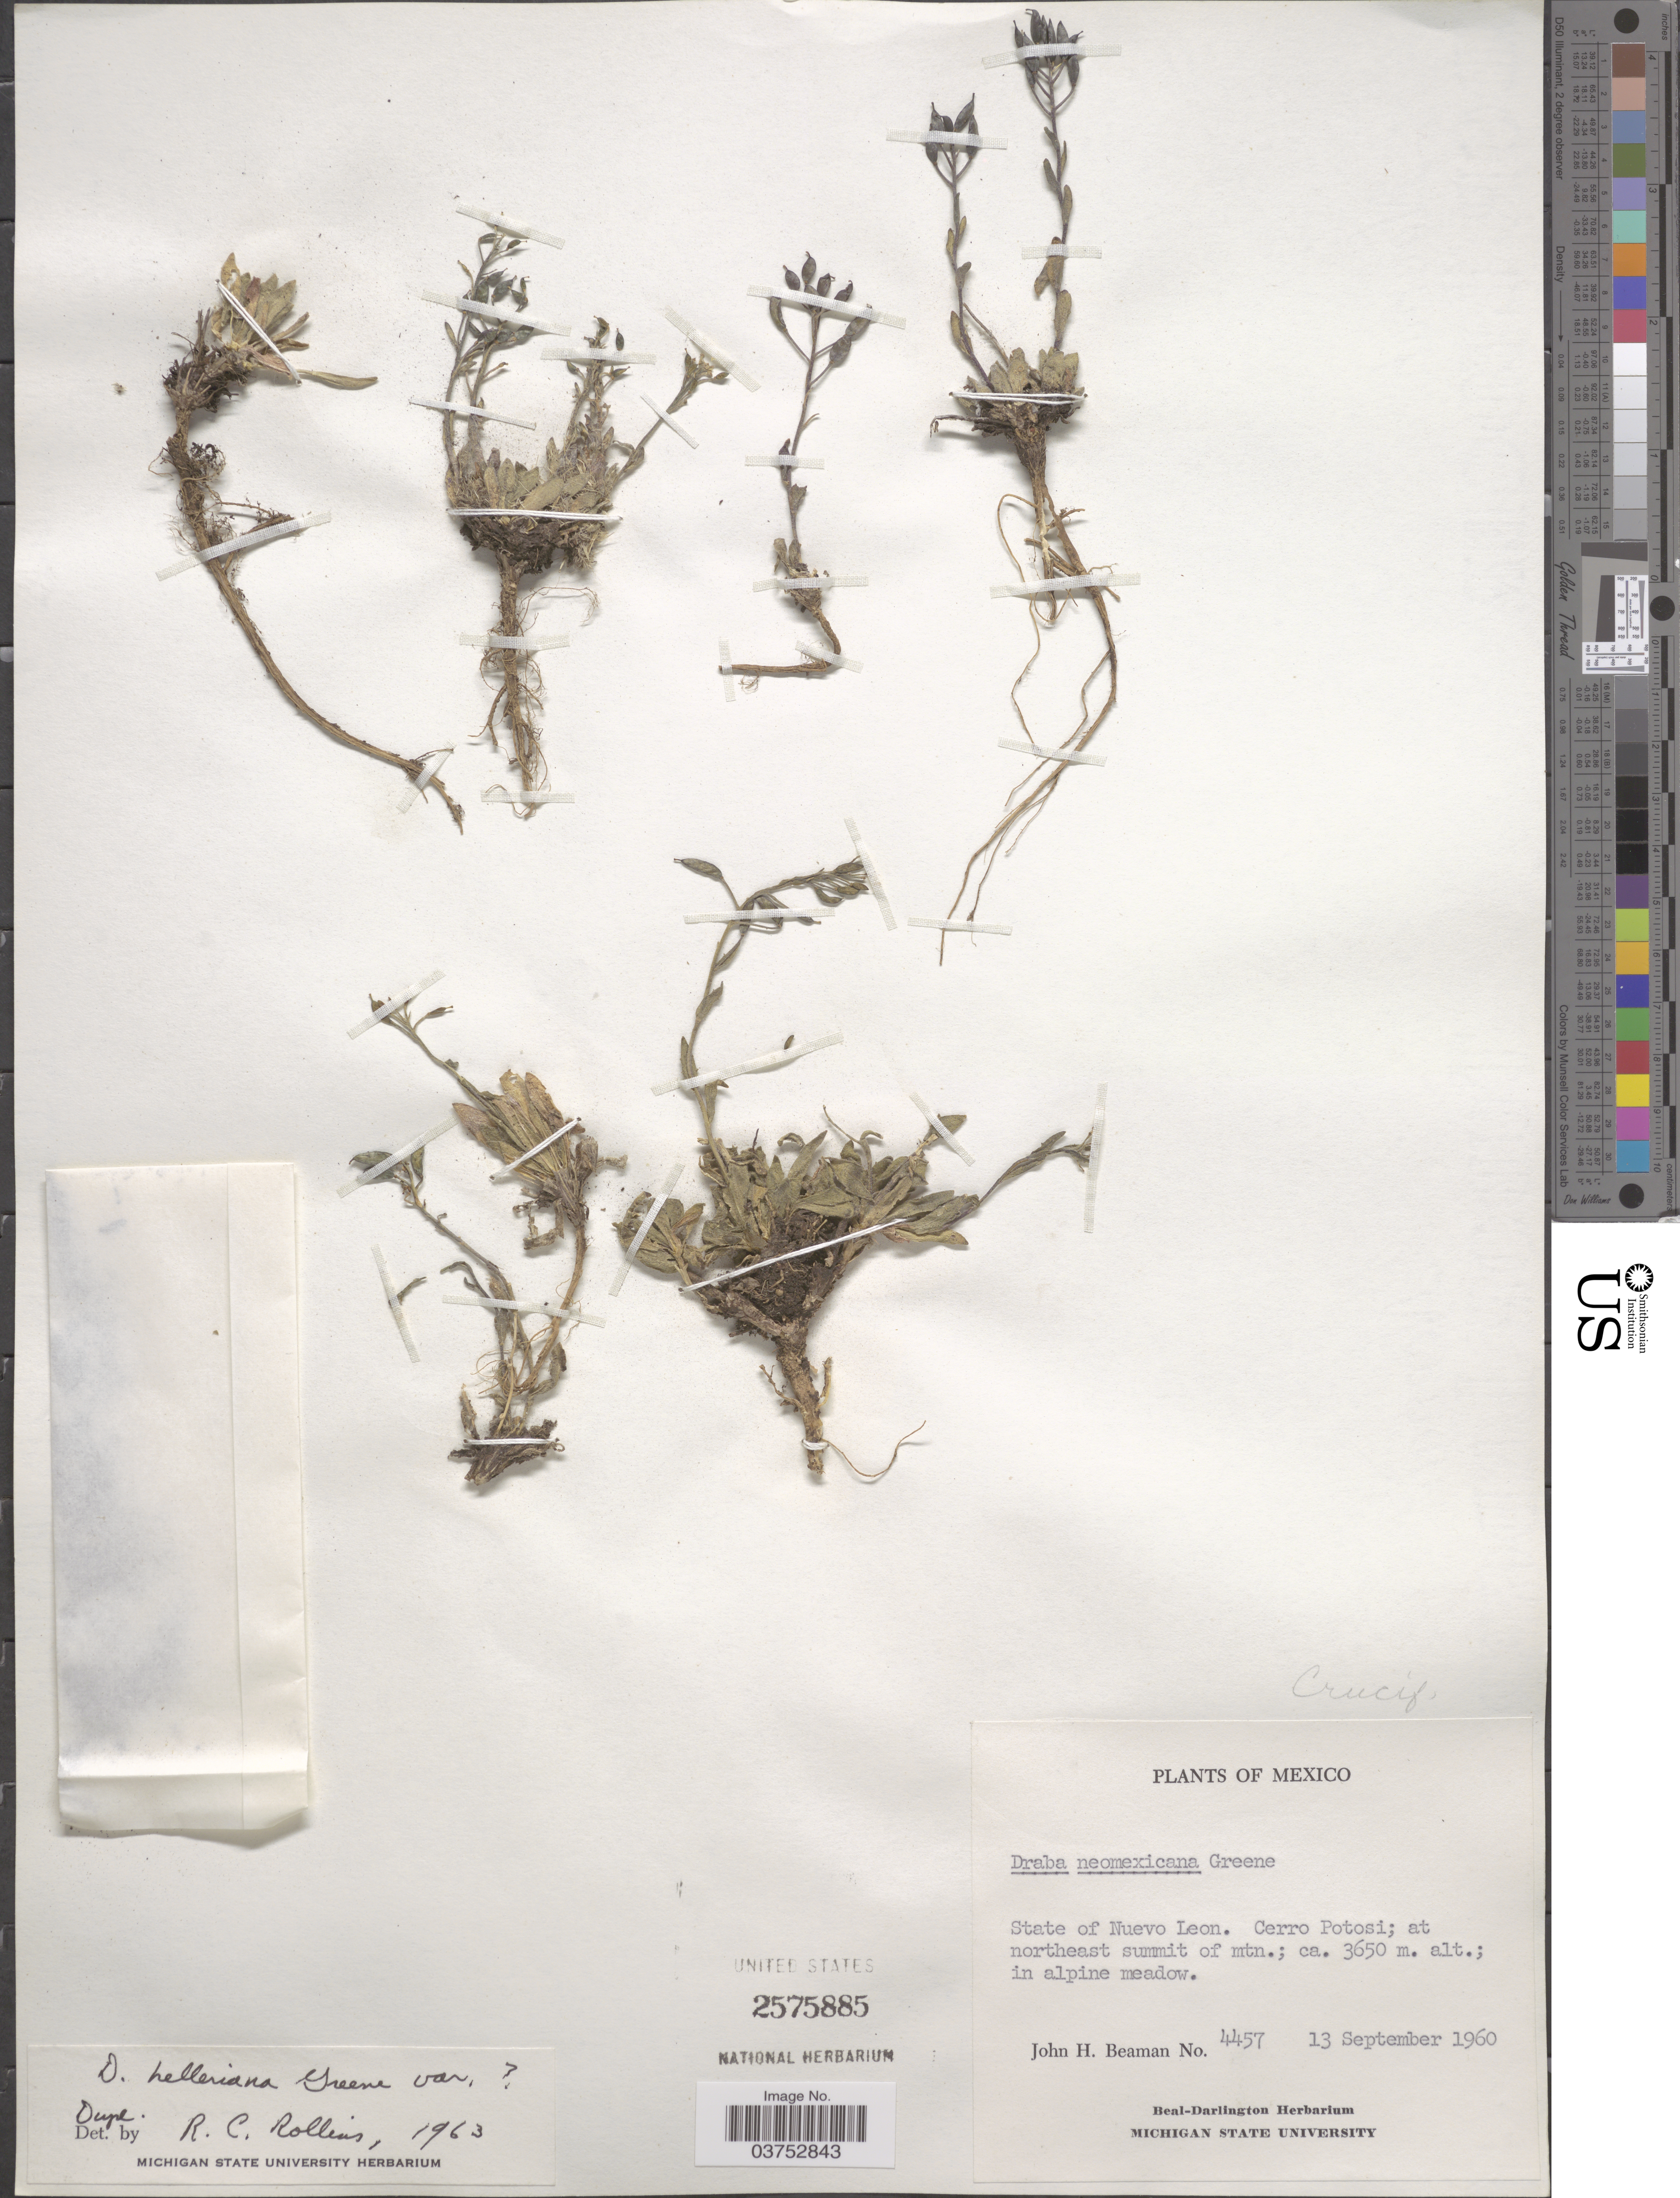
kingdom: Plantae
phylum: Tracheophyta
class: Magnoliopsida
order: Brassicales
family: Brassicaceae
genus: Draba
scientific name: Draba helleriana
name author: Greene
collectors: J. H. Beaman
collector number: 4457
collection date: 1960-09-13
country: Mexico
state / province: Nuevo León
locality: Cerro Potosi; at northeast summit of mtn.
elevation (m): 3650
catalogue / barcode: US 2575885